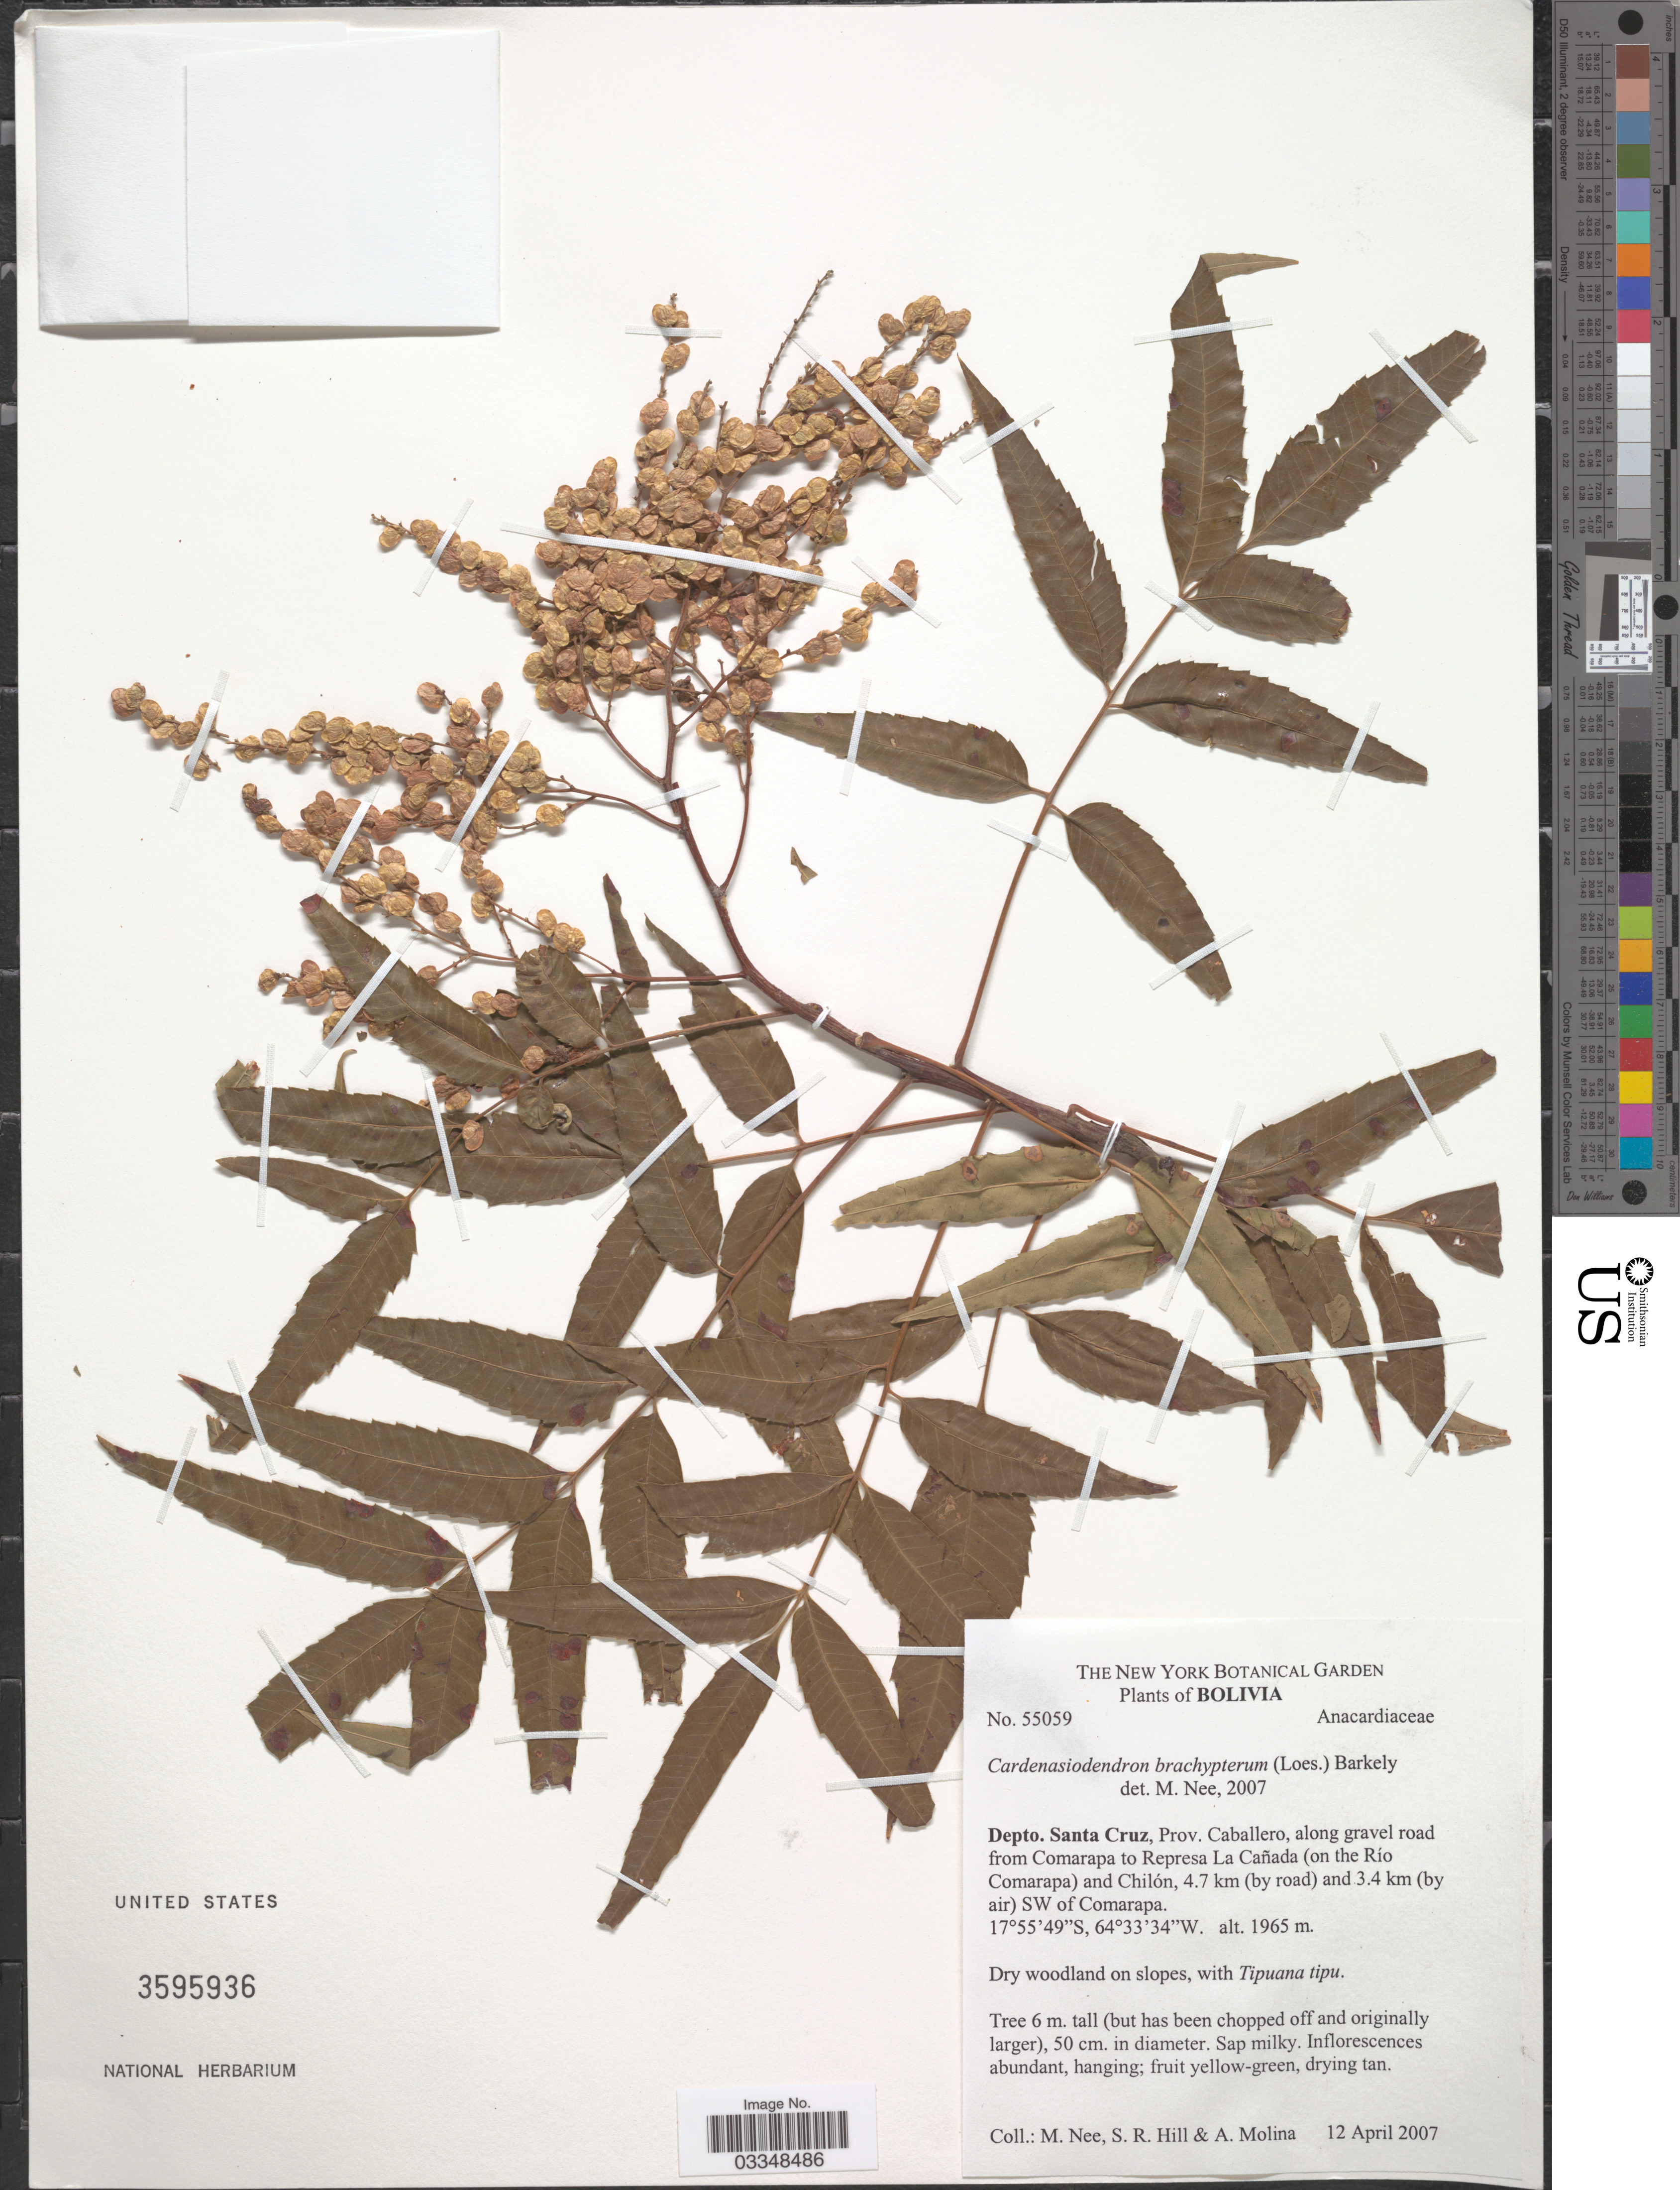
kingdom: Plantae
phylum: Tracheophyta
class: Magnoliopsida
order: Sapindales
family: Anacardiaceae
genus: Cardenasiodendron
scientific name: Cardenasiodendron brachypterum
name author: (Loes.) F.A. Barkley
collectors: M. Nee, S. R. Hill & A. Molina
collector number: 55059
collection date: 2007-04-12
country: Bolivia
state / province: Santa Cruz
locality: Depto. Santa Cruz, Prov. Caballero, along gravel road from Comarapa to Represa La Cañada (on the Río Comarapa) and Chilón, 4.7 km (by road) and 3.4 km (by air) SW of Comarapa.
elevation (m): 1965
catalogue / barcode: US 3595936